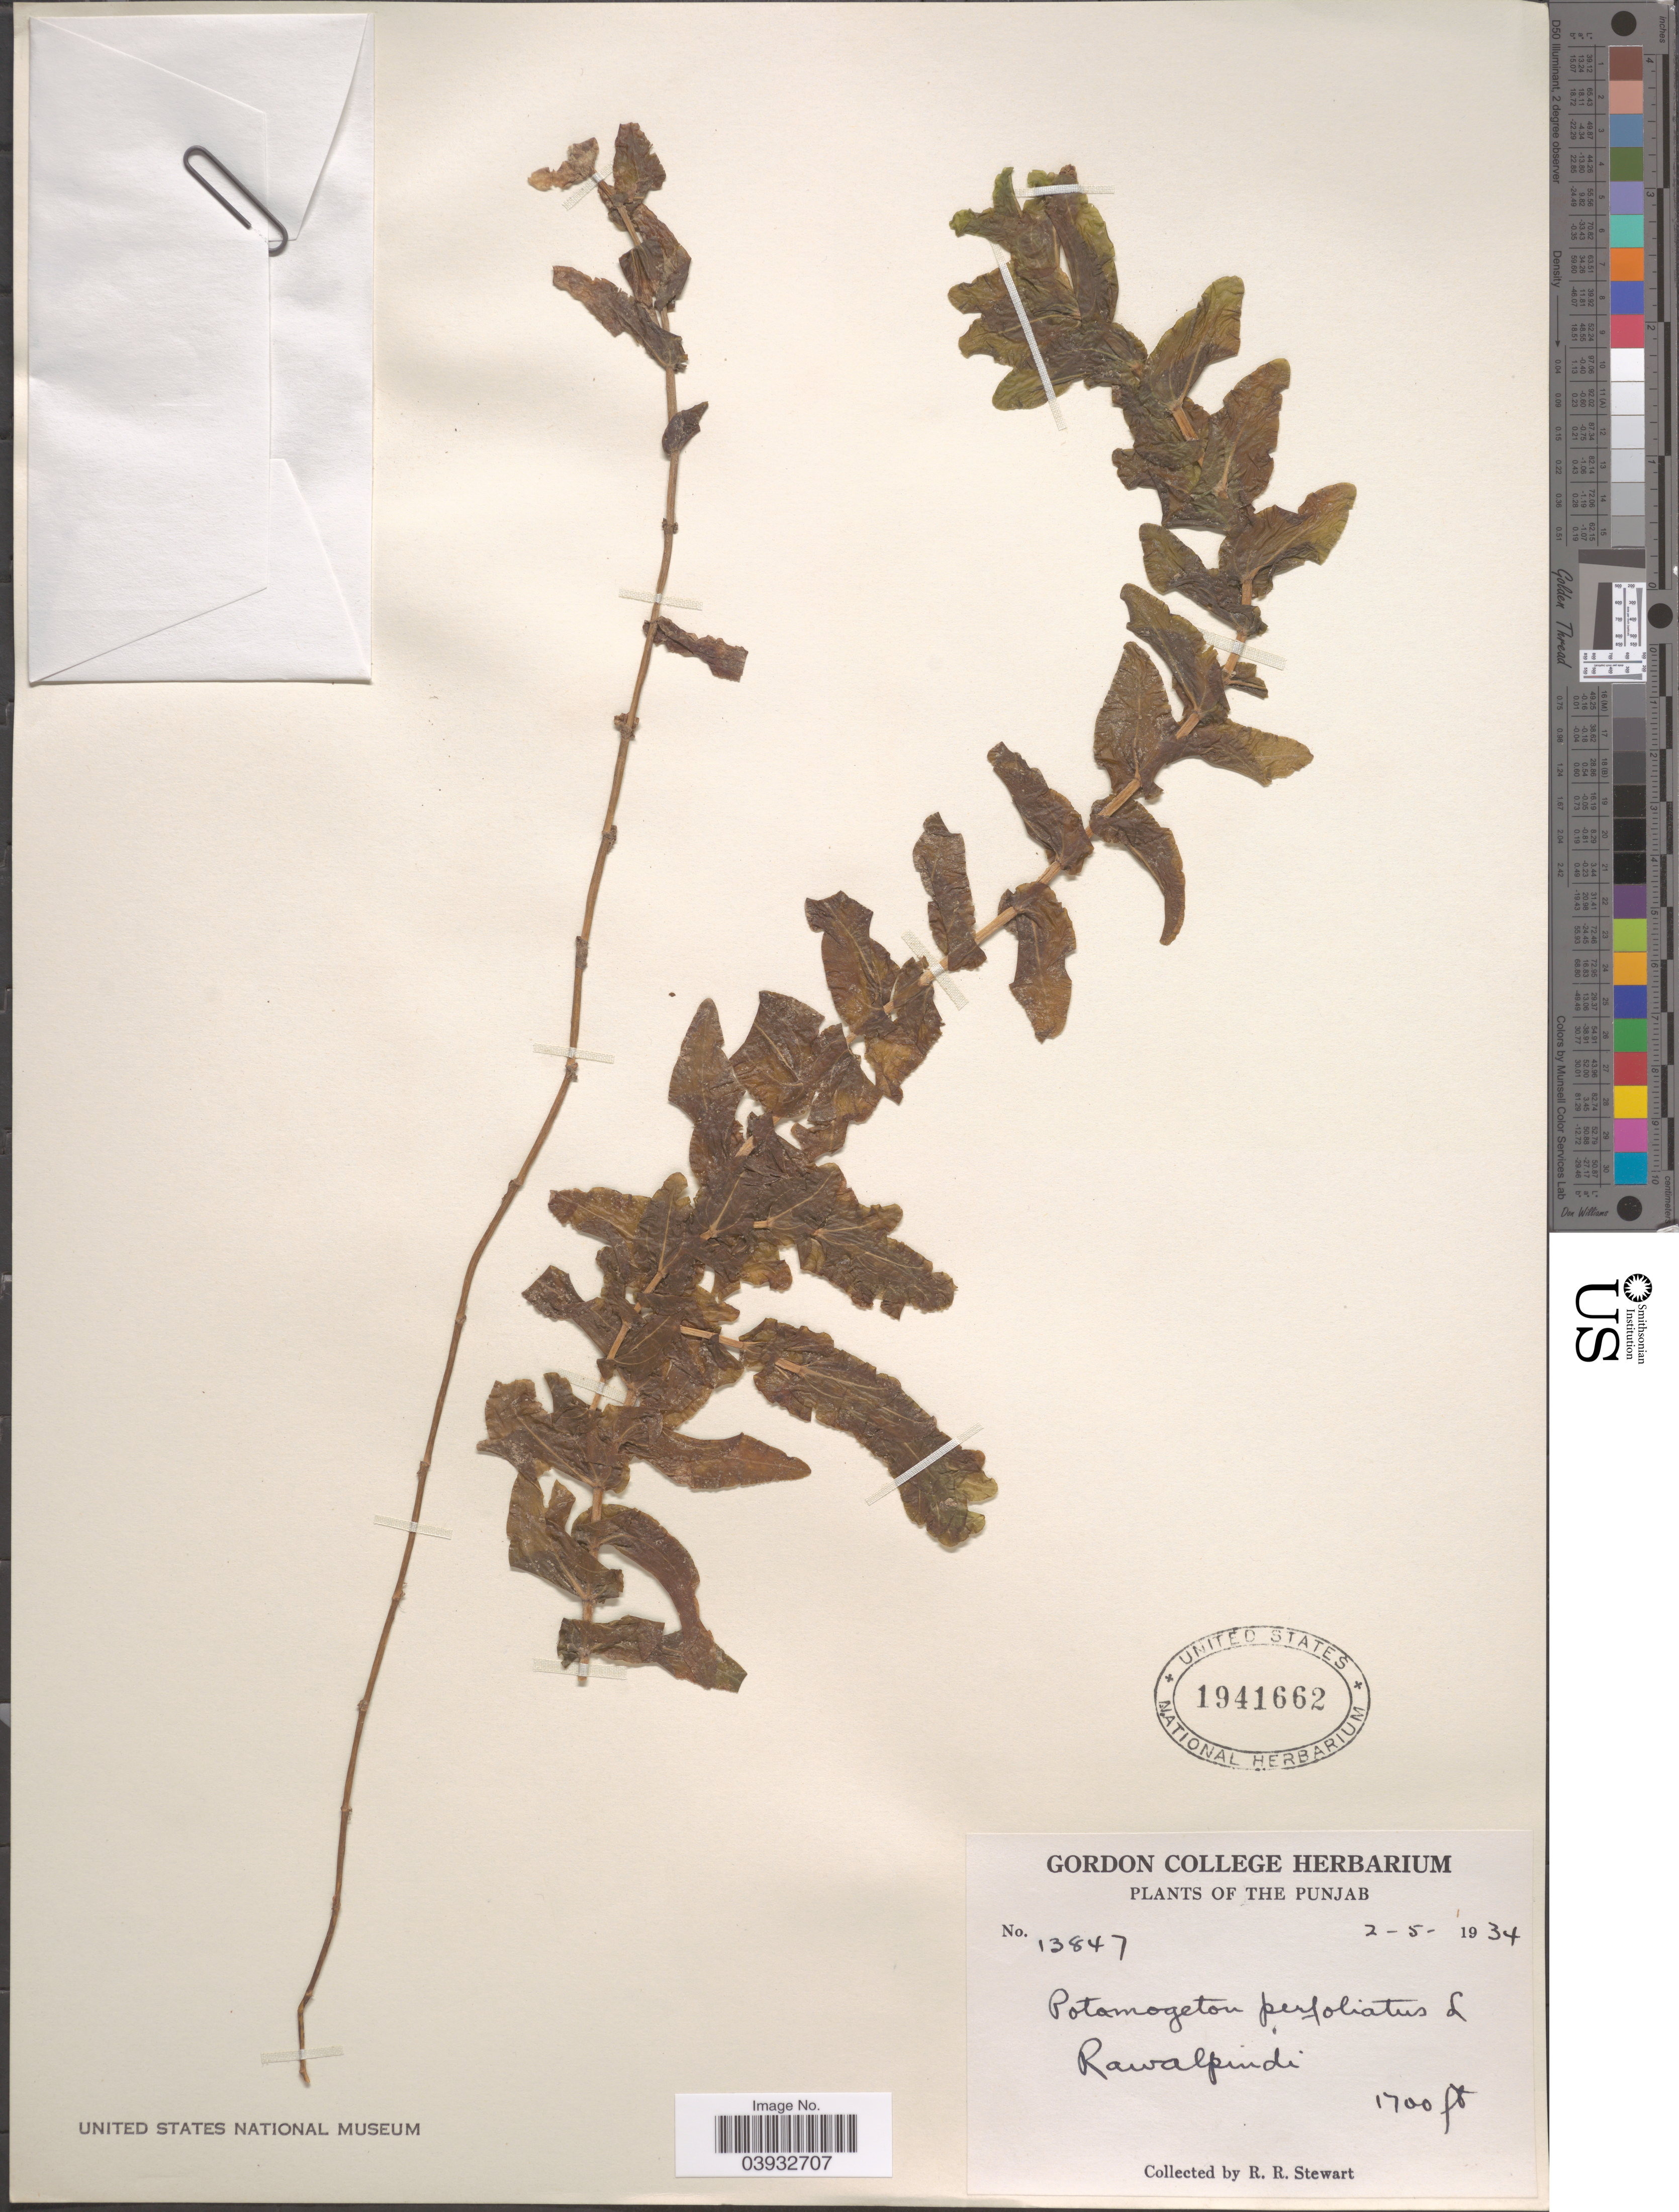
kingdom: Plantae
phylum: Tracheophyta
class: Liliopsida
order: Alismatales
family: Potamogetonaceae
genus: Potamogeton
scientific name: Potamogeton perfoliatus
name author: L.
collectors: R. Stewart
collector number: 13847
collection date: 1934-05-02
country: Pakistan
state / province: Punjab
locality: The Punjab. Rawalpindi.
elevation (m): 518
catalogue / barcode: US 1941662